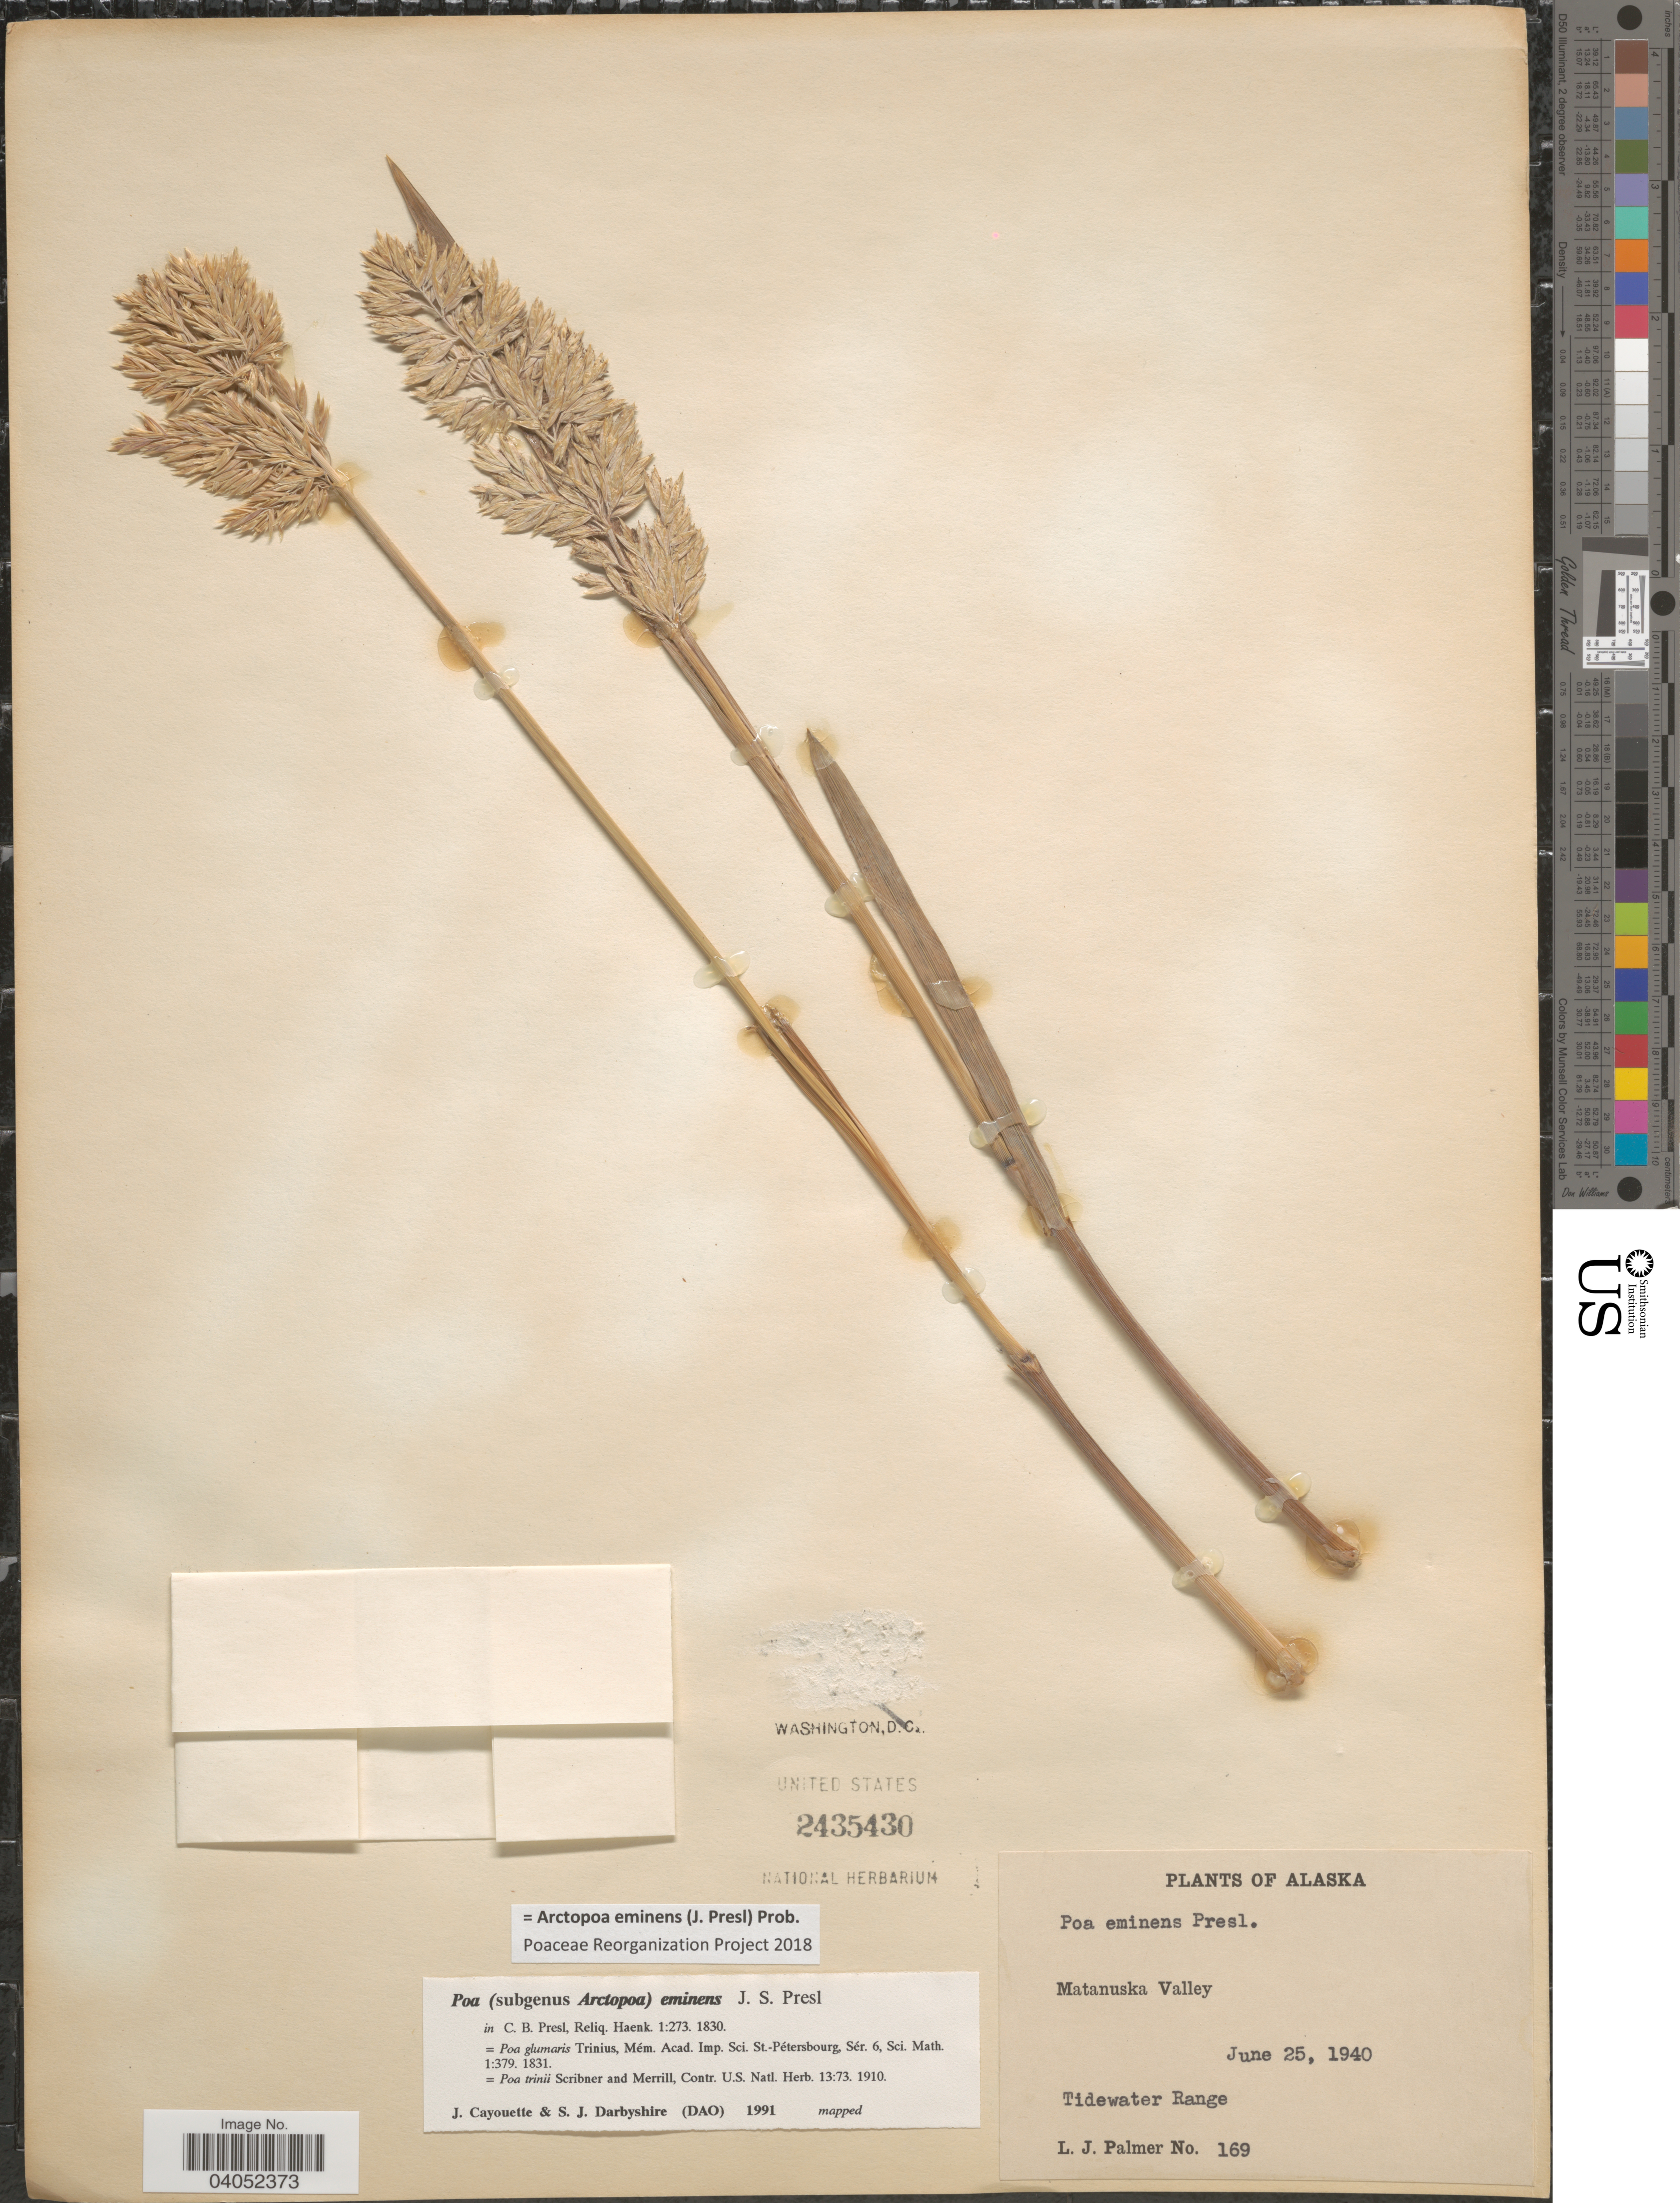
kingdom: Plantae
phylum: Tracheophyta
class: Liliopsida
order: Poales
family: Poaceae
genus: Arctopoa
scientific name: Arctopoa eminens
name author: (J. Presl) Prob.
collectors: L. J. Palmer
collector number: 169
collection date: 1940-06-25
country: United States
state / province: Alaska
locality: Matanuska Valley. Tidewater Range.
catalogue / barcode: US 2435430